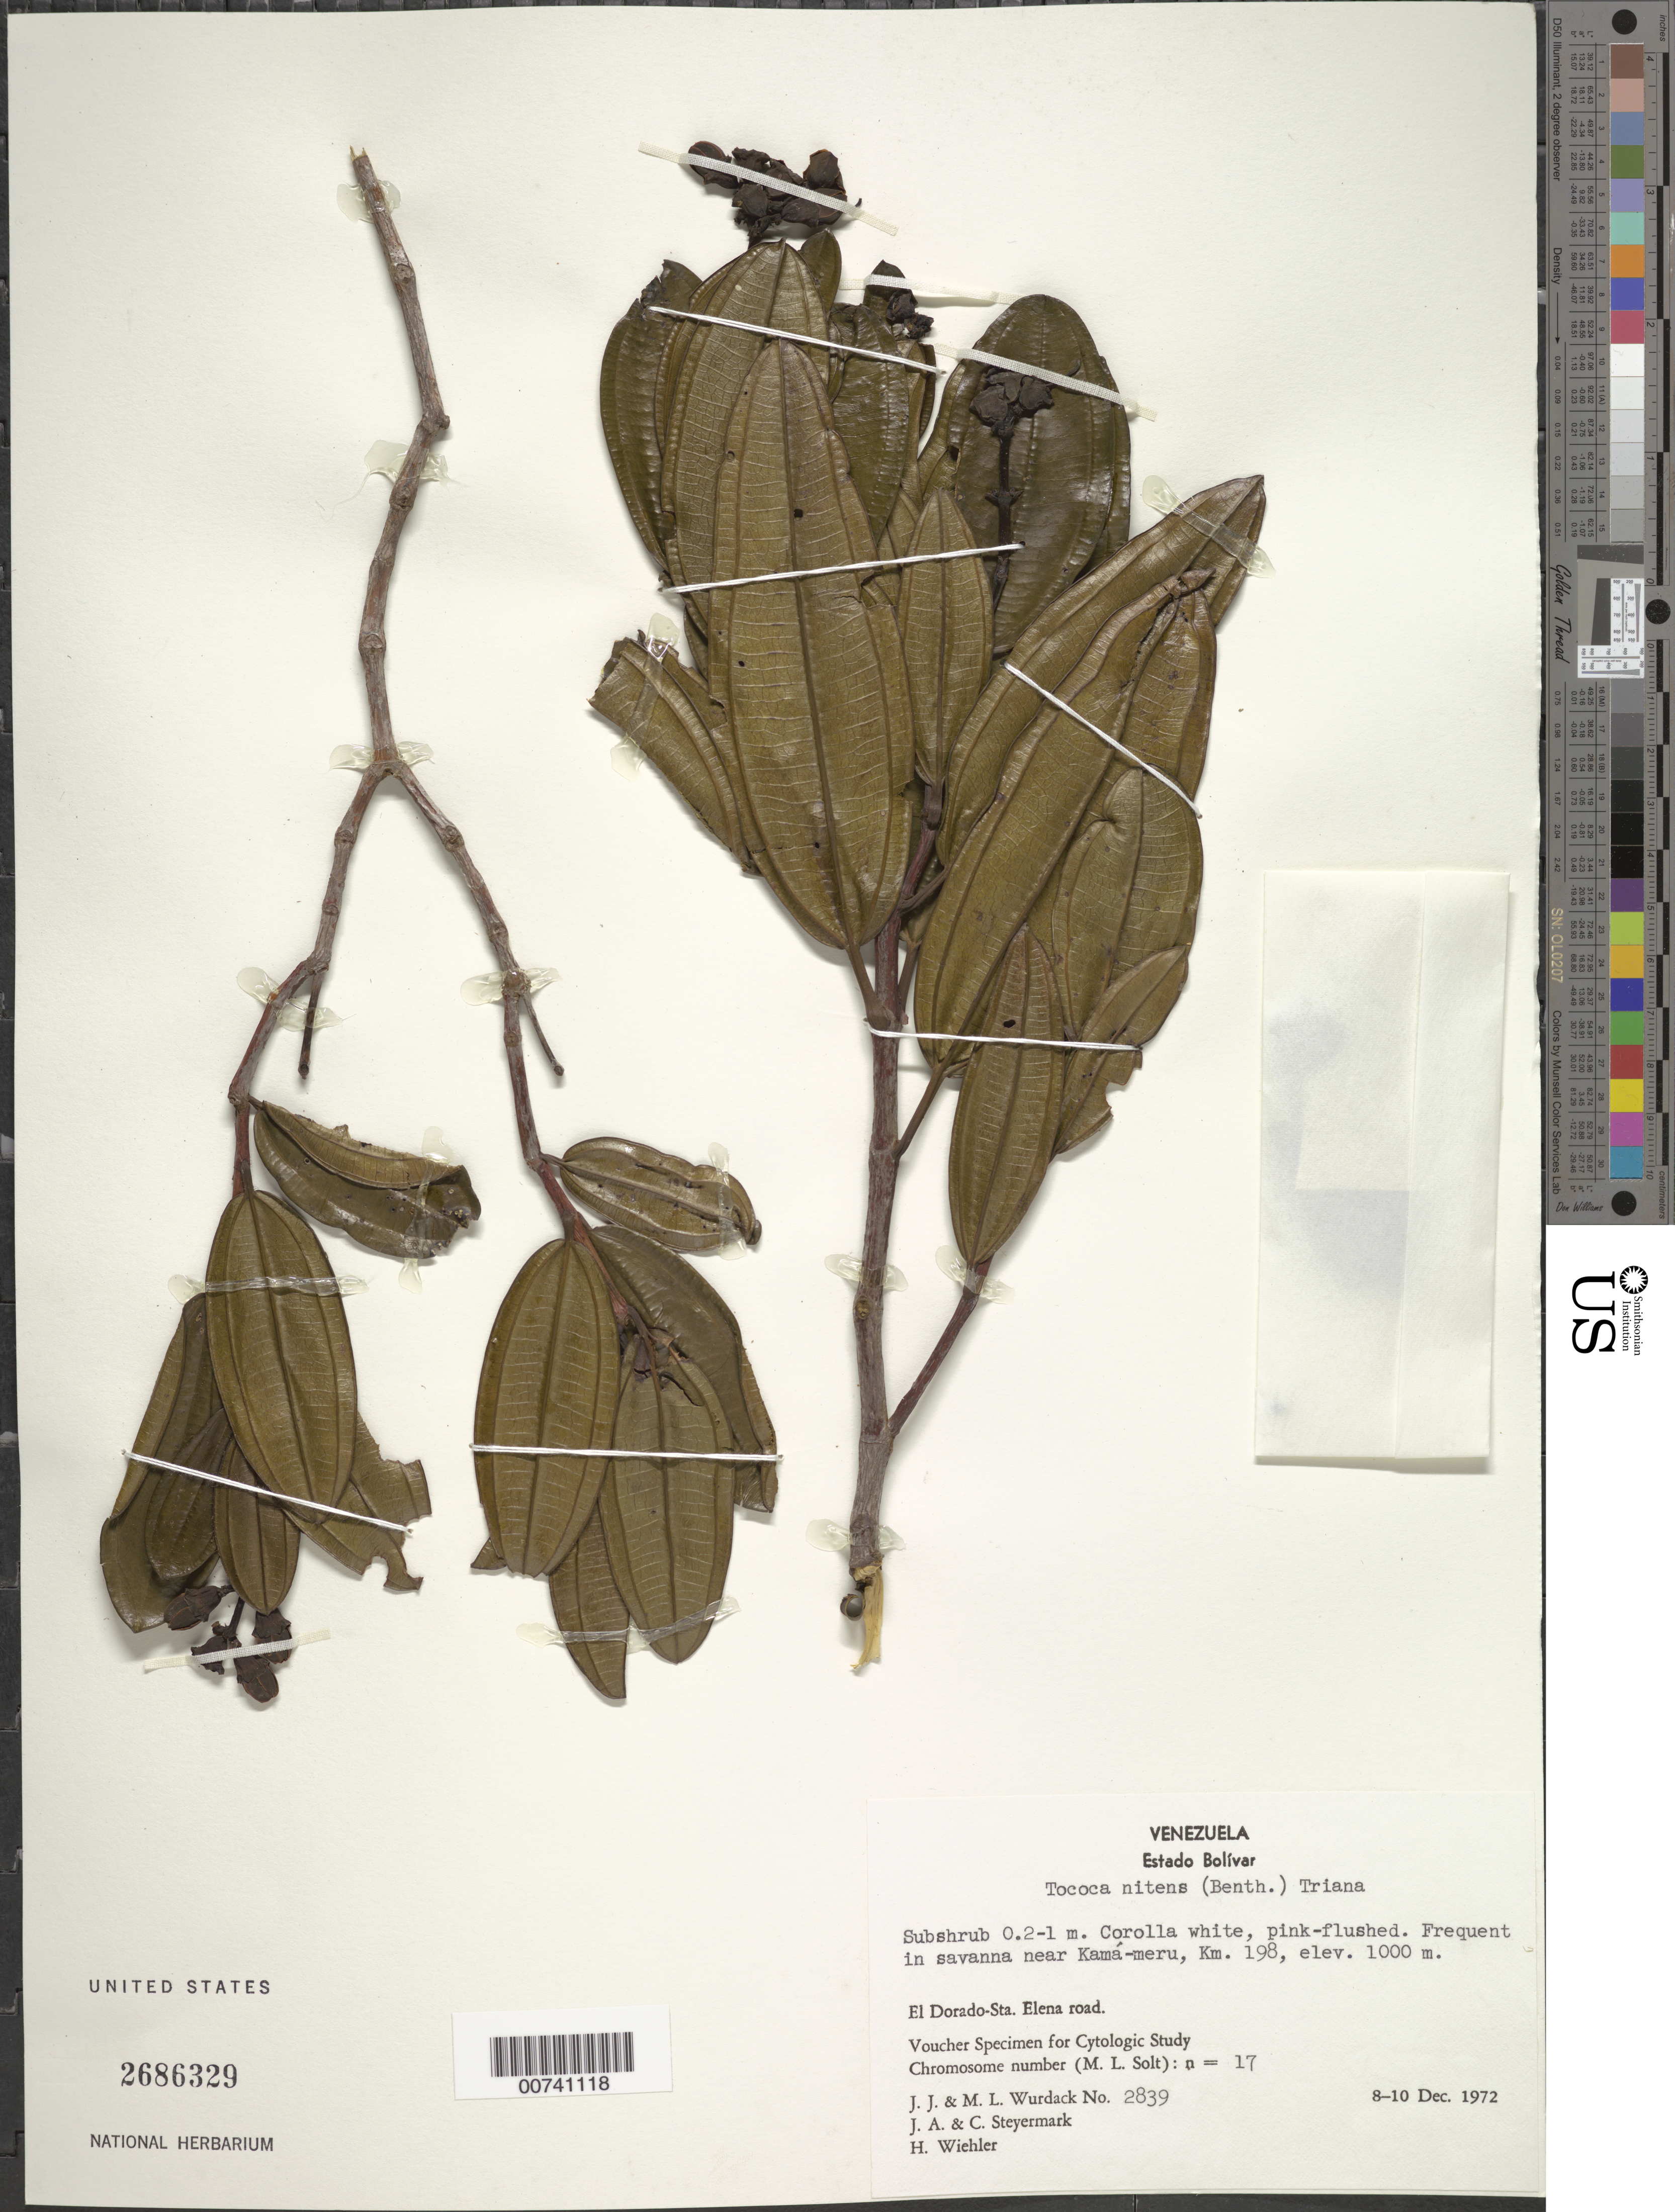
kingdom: Plantae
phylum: Tracheophyta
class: Magnoliopsida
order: Myrtales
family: Melastomataceae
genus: Tococa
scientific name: Tococa nitens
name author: (Benth.) Triana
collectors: J. J. Wurdack, M. L. Wurdack, J. Steyermark & C. Steyermark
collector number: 2839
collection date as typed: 8-Dec-72 to 10-Dec-72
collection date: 1972-12-08/1972-12-10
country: Venezuela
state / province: Bolívar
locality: El Dorado to Sta. Elena road, near Kama-meru, km 198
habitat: Savanna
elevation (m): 1000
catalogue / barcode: US 2686329